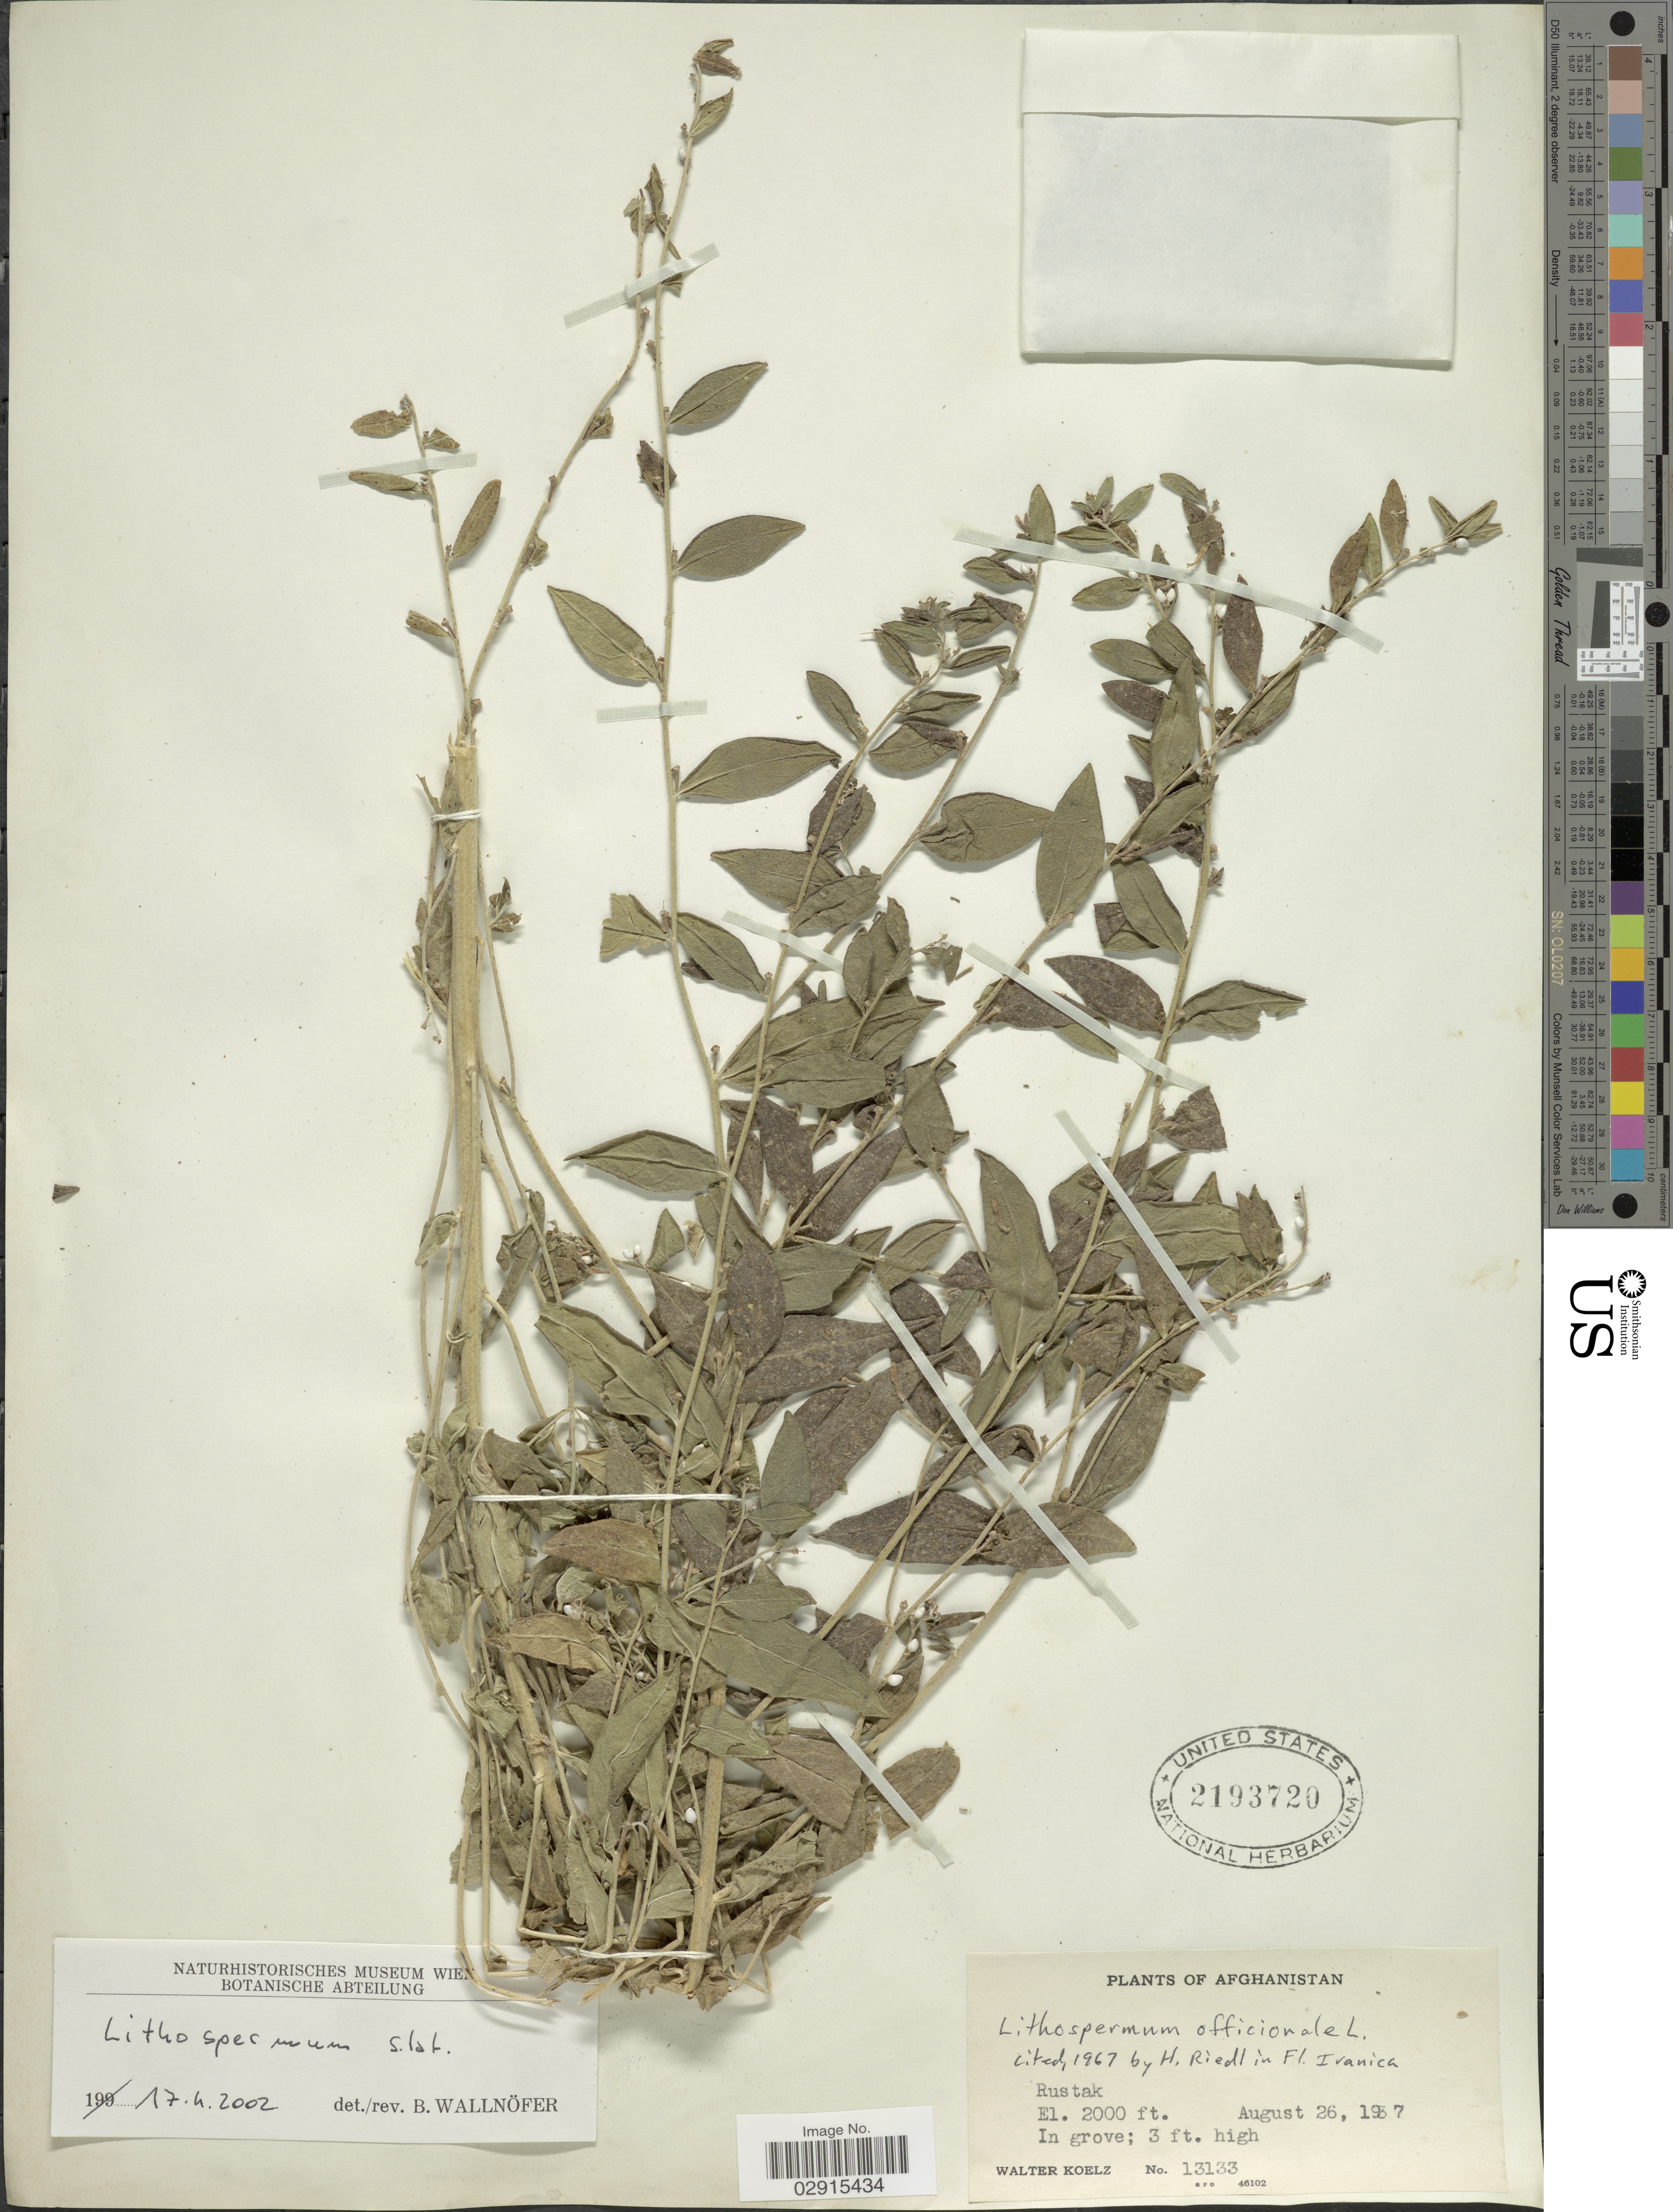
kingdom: Plantae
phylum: Tracheophyta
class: Magnoliopsida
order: Boraginales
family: Boraginaceae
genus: Lithospermum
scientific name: Lithospermum officinale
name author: L.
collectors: W. N. Koelz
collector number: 13133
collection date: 1937-08-26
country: Afghanistan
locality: Rustak.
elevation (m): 610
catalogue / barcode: US 2193720